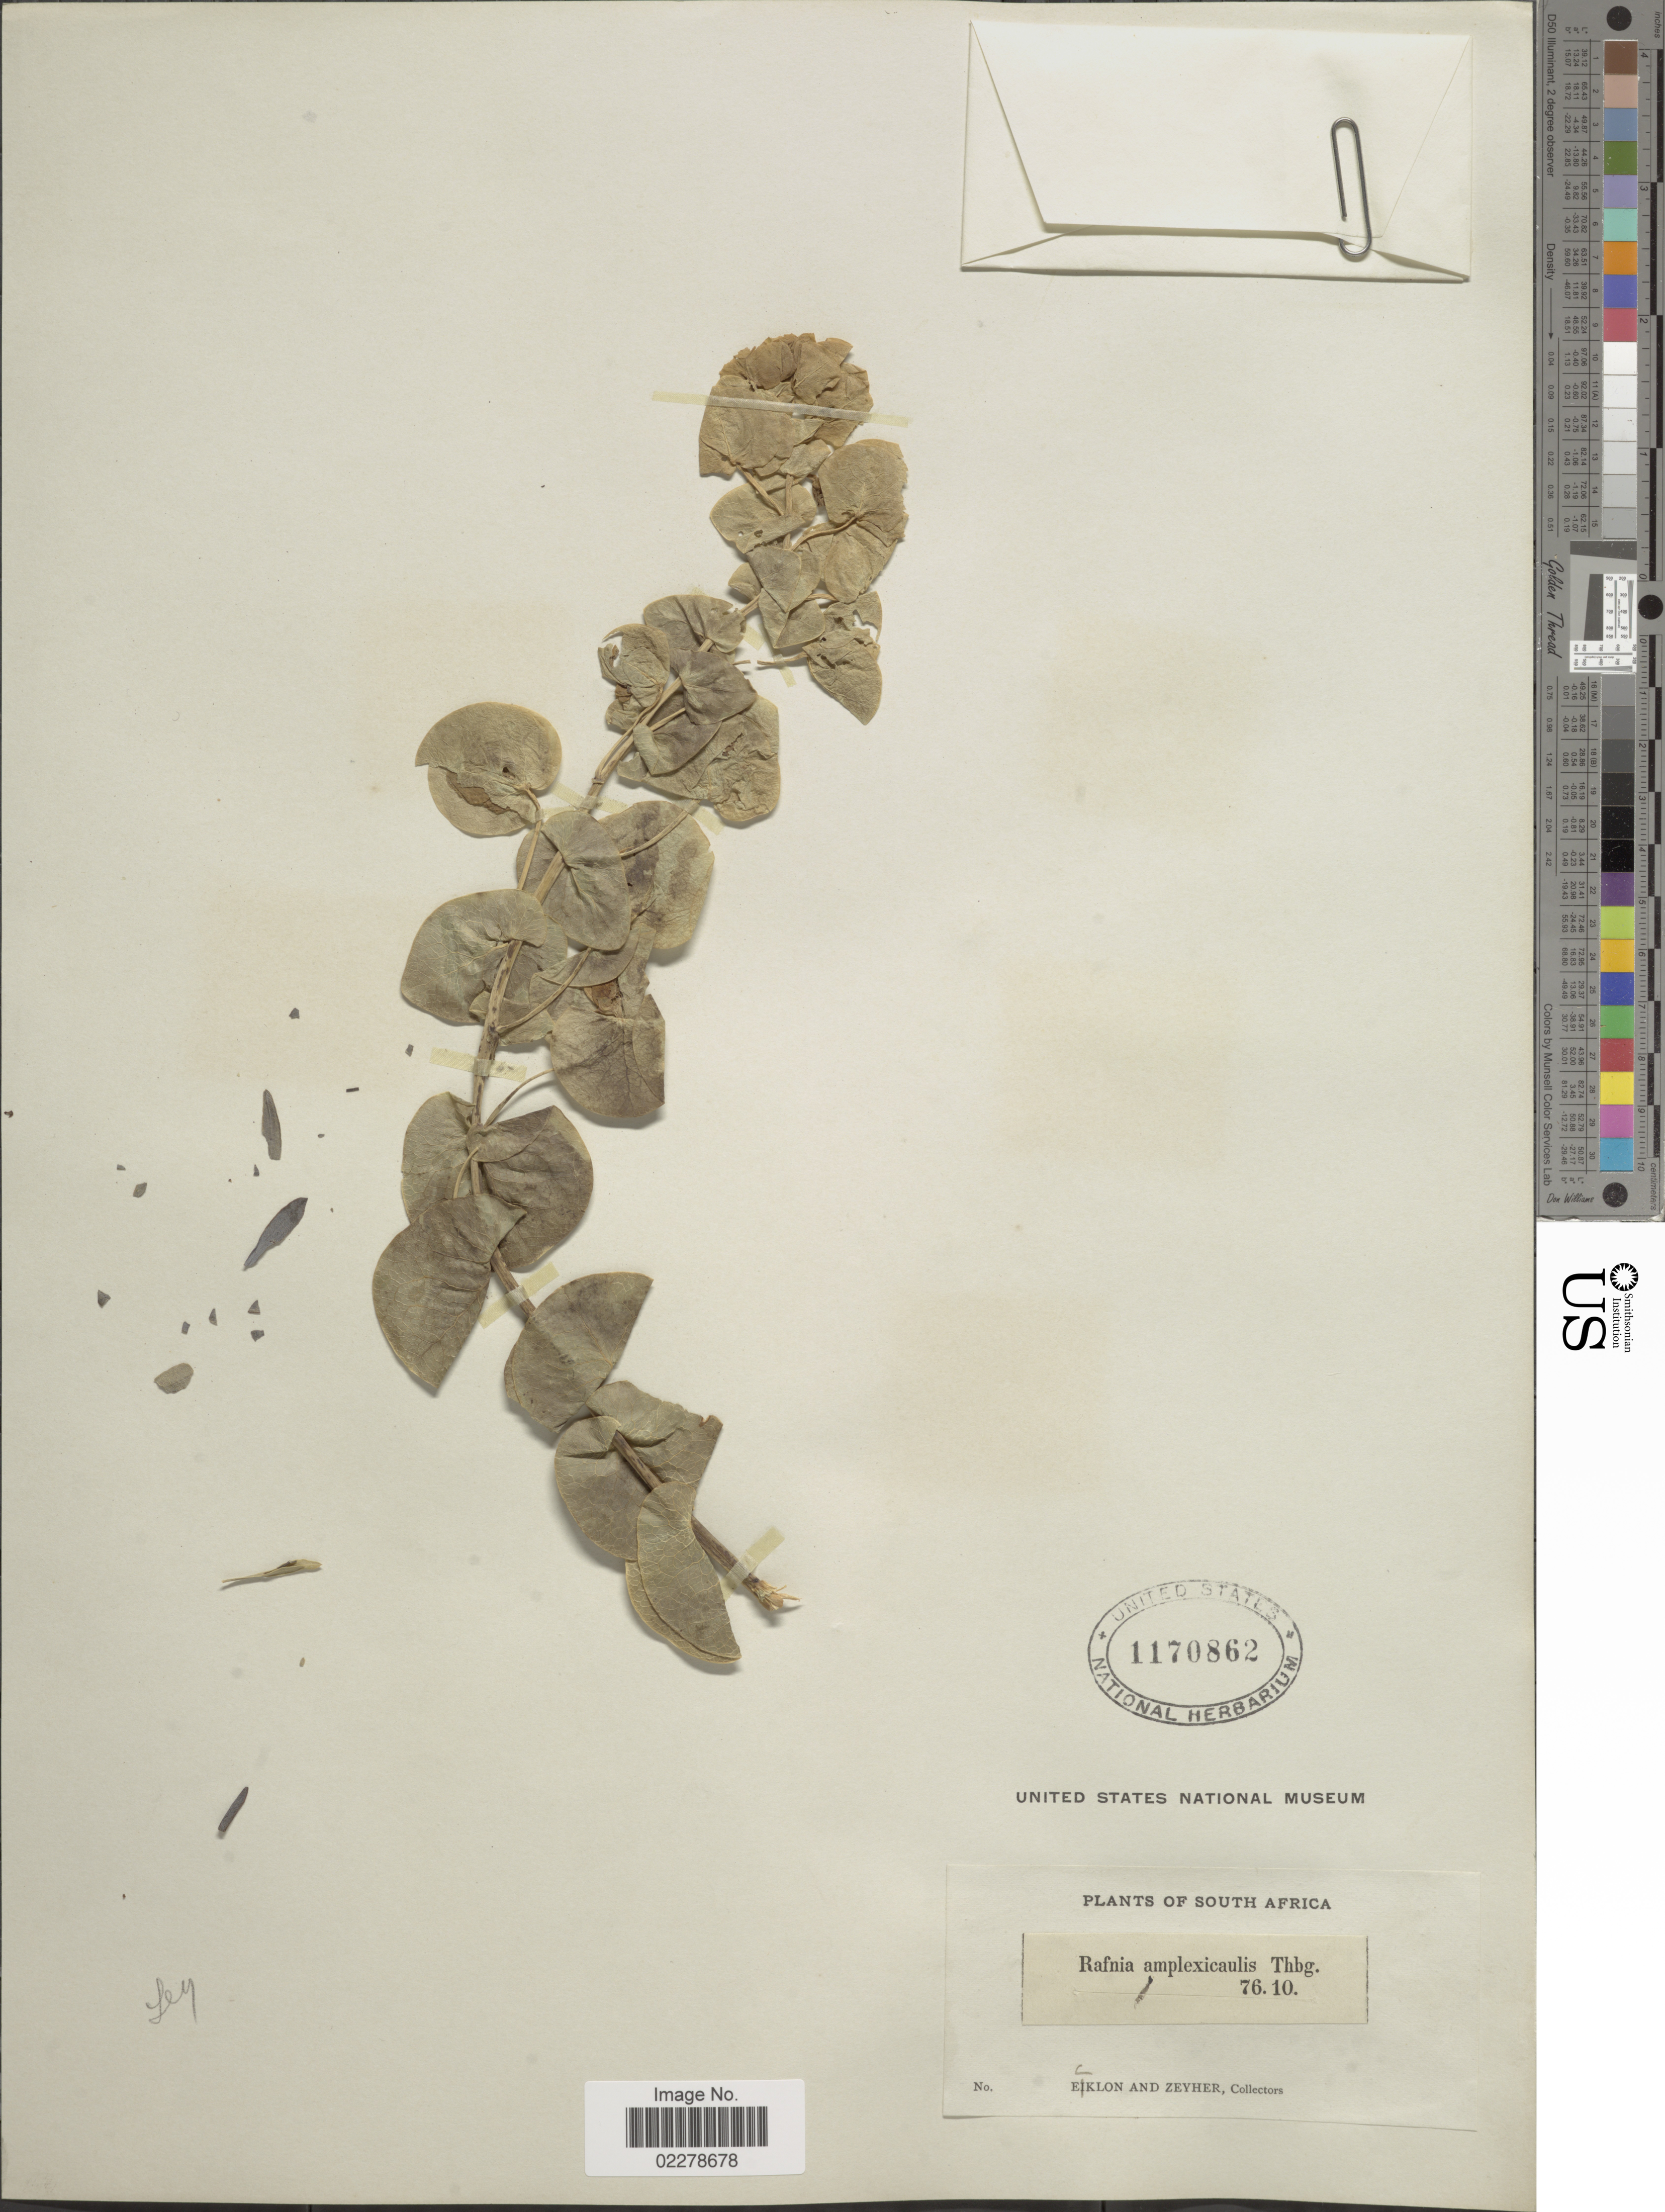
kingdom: Plantae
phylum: Tracheophyta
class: Magnoliopsida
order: Fabales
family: Fabaceae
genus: Rafnia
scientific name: Rafnia amplexicaulis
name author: Thunb.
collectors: -. Ecklon & -. Zeyher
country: South Africa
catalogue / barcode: US 1170862